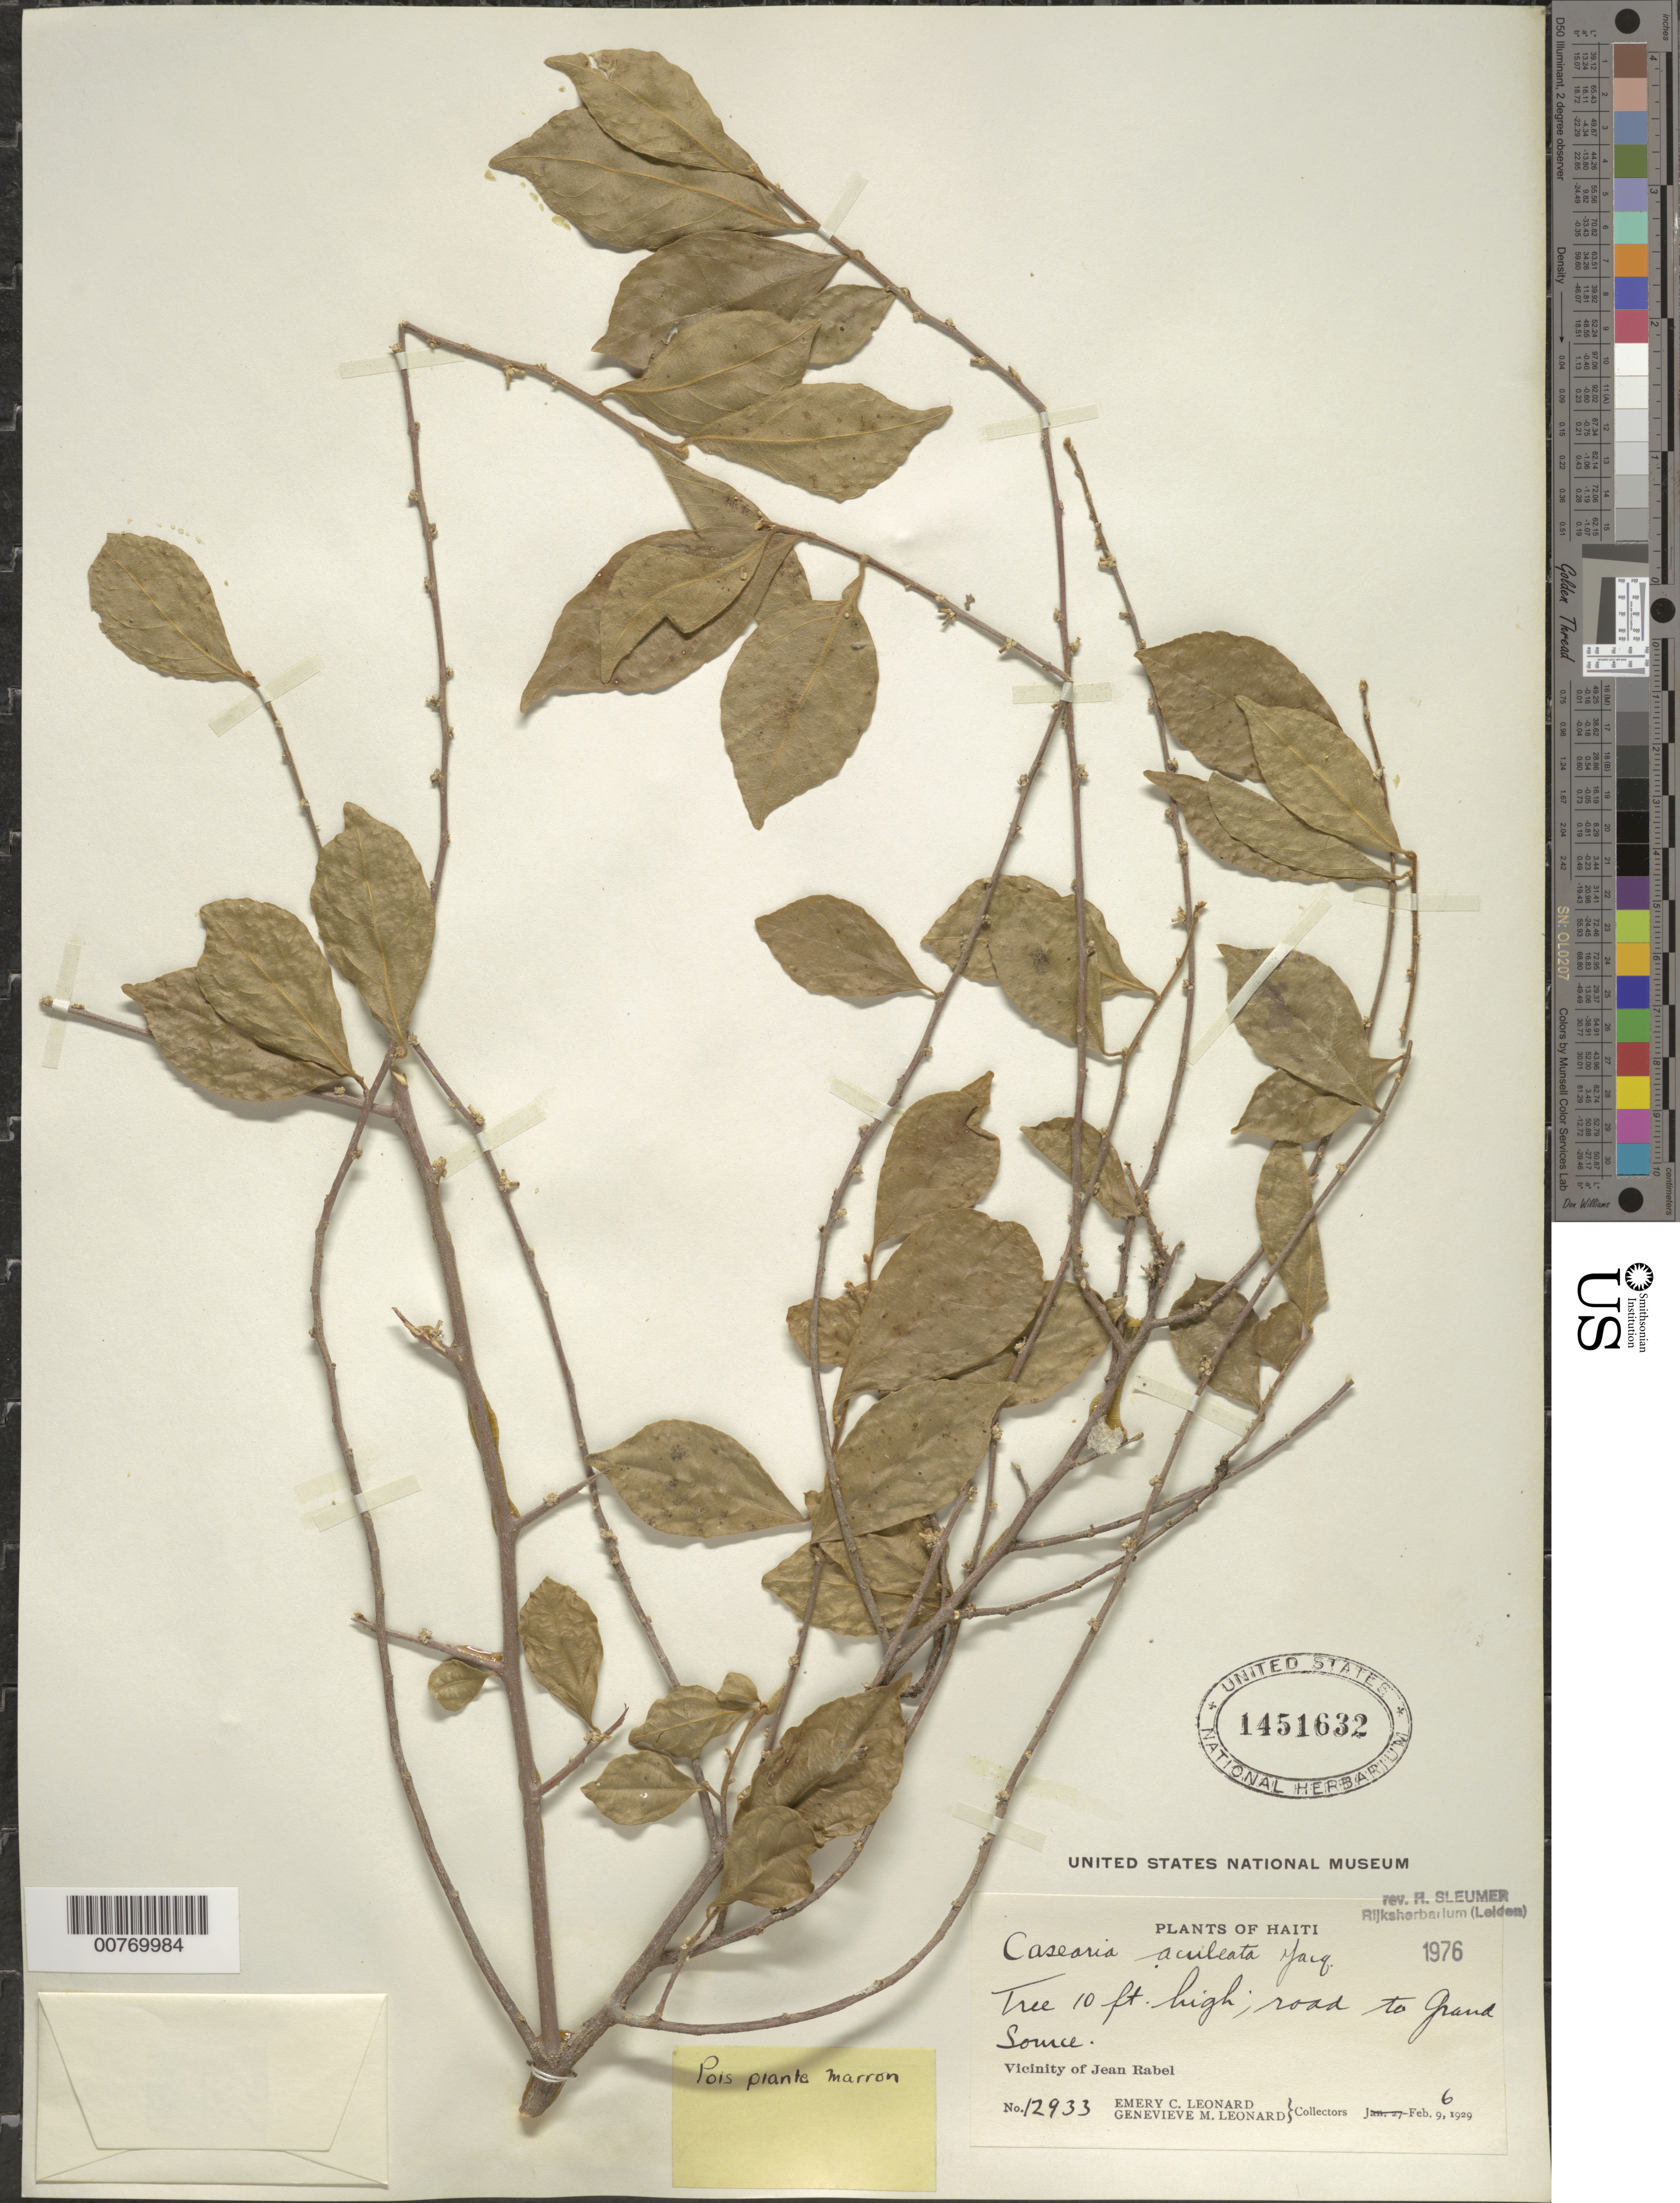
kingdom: Plantae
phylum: Tracheophyta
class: Magnoliopsida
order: Malpighiales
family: Salicaceae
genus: Casearia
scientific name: Casearia aculeata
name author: Jacq.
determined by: Sleumer, H. O.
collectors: E. C. Leonard & G. M. Leonard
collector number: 12933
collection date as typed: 06 Feb 1929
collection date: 1929-02-06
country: Haiti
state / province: Nord-Óuest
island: Hispaniola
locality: Vicinity of Jean Rabel.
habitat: Road to Grand Source.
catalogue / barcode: US 1451632